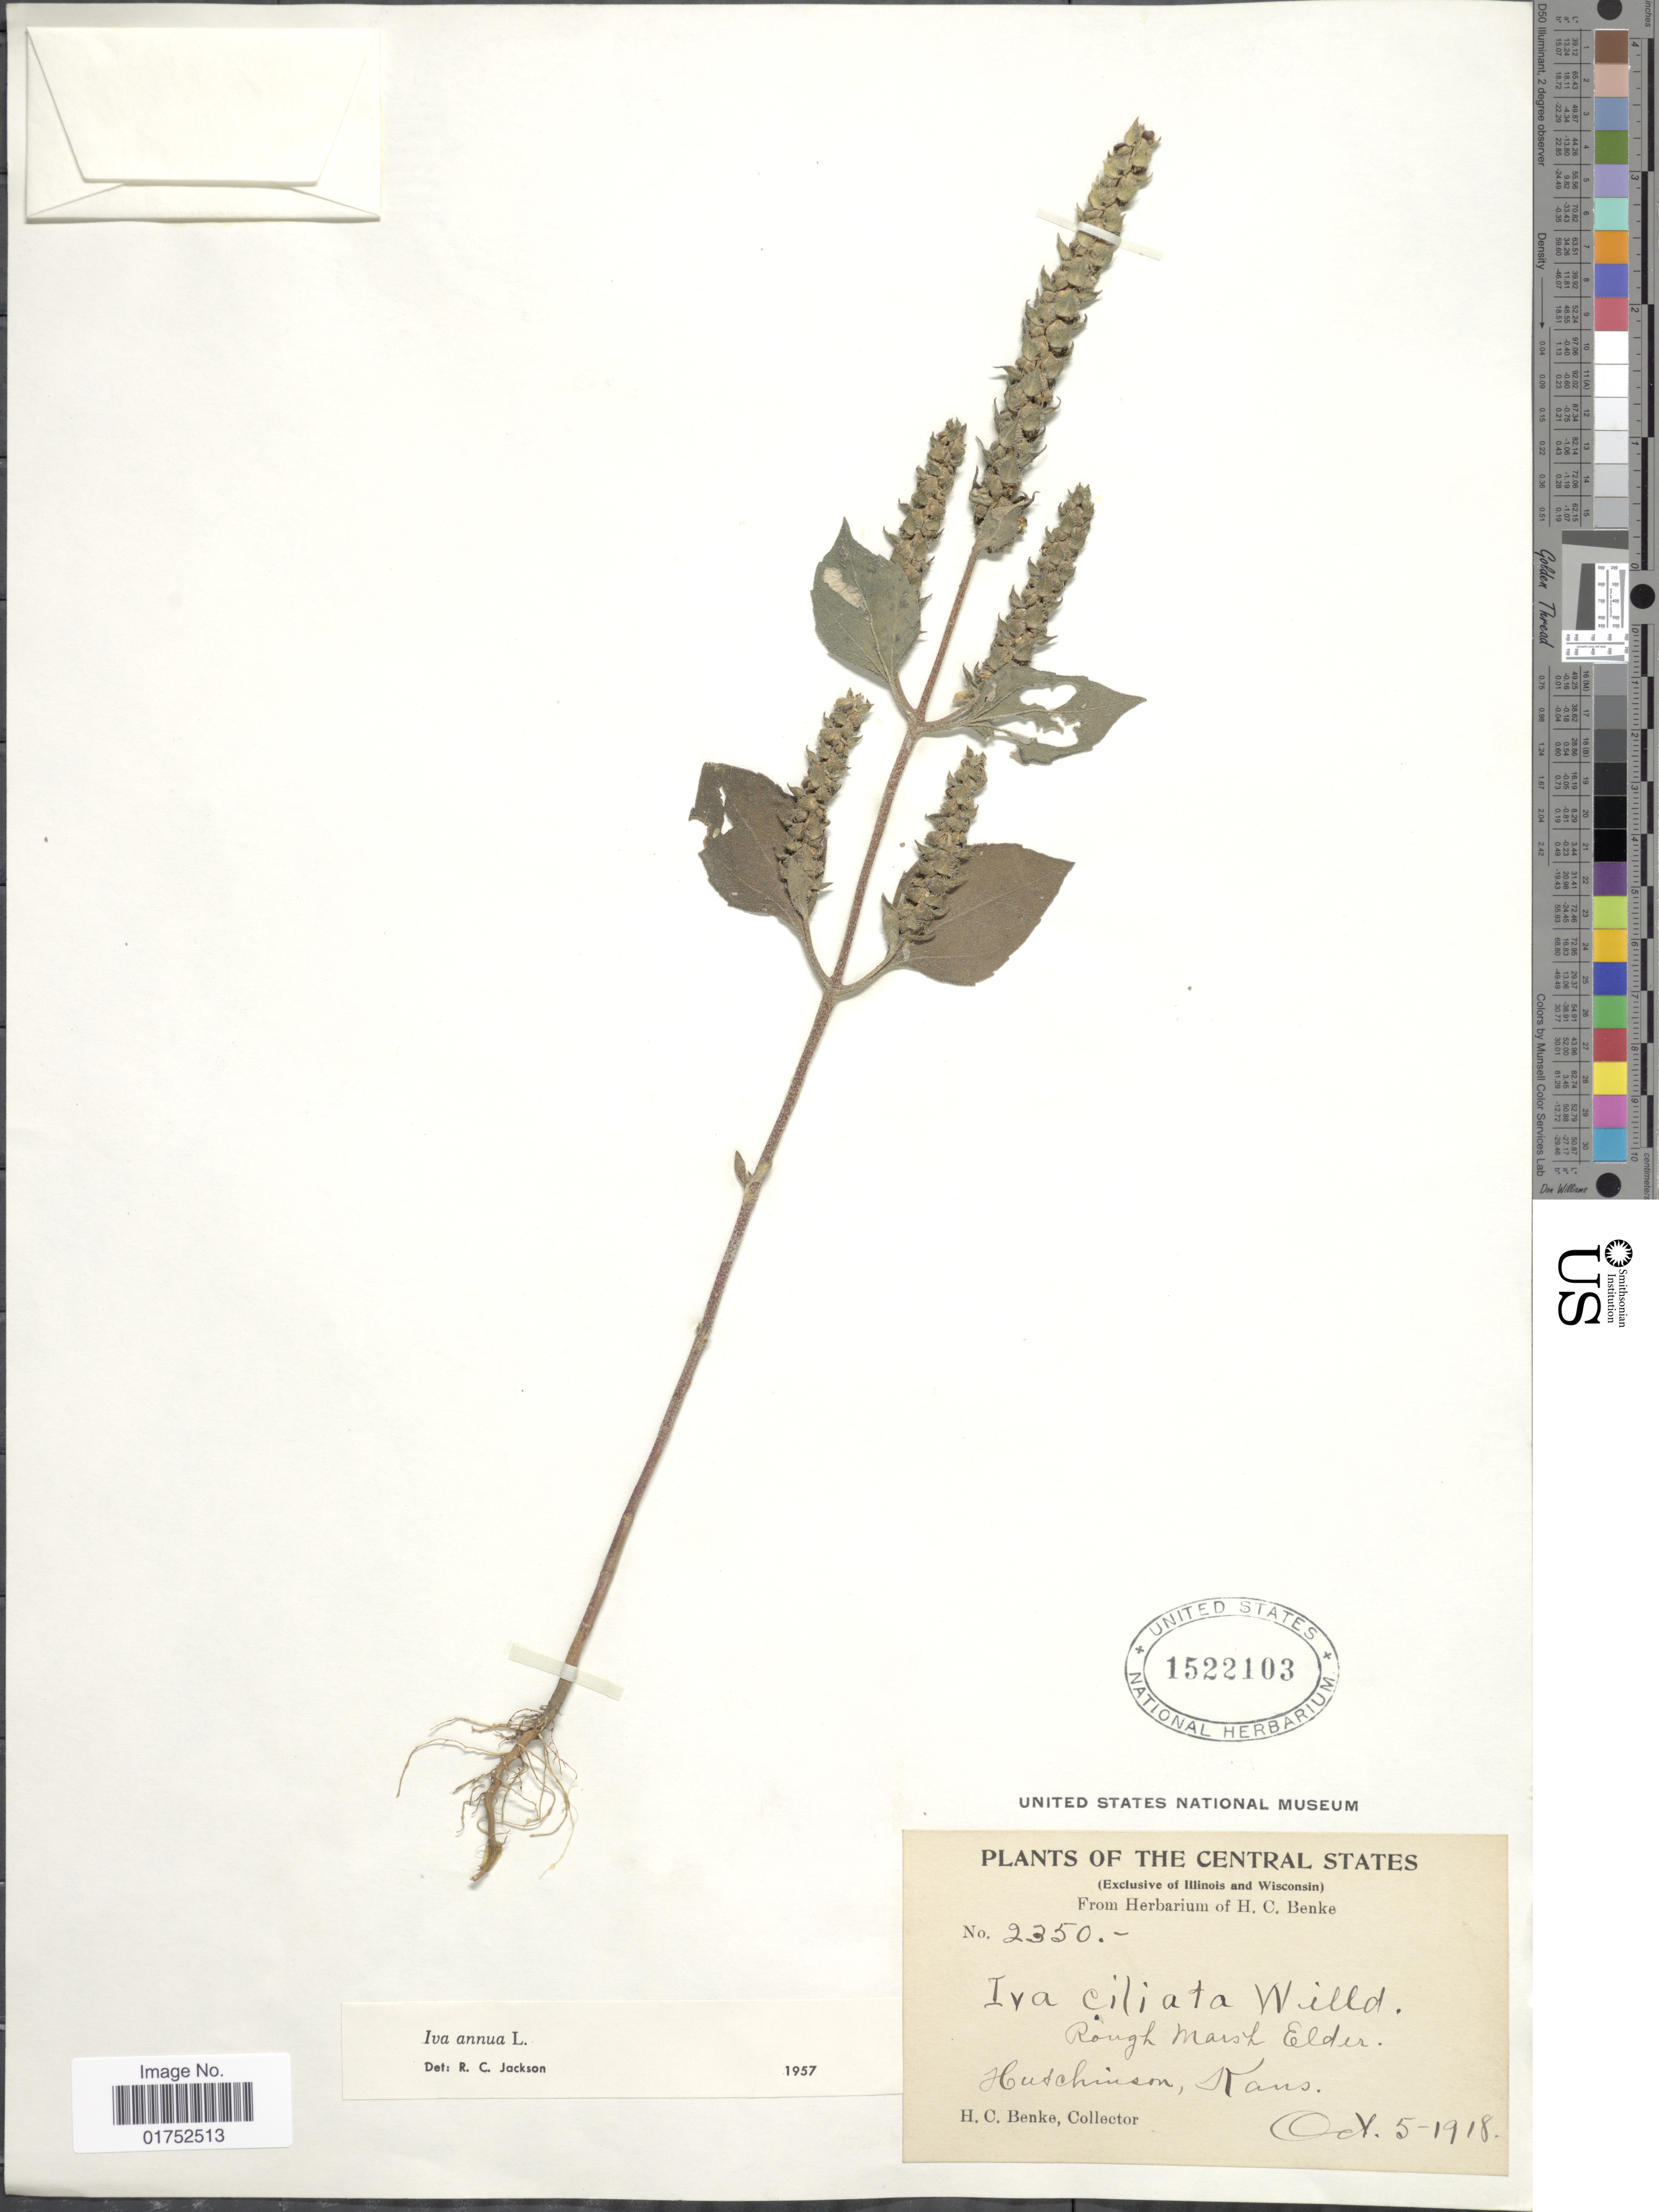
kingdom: Plantae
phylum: Tracheophyta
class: Magnoliopsida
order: Asterales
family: Asteraceae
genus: Iva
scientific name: Iva annua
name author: L.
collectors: H. Benke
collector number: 2350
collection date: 1918-10-05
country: United States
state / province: Kansas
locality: Central States, Hutchinson, Kans.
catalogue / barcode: US 1522103